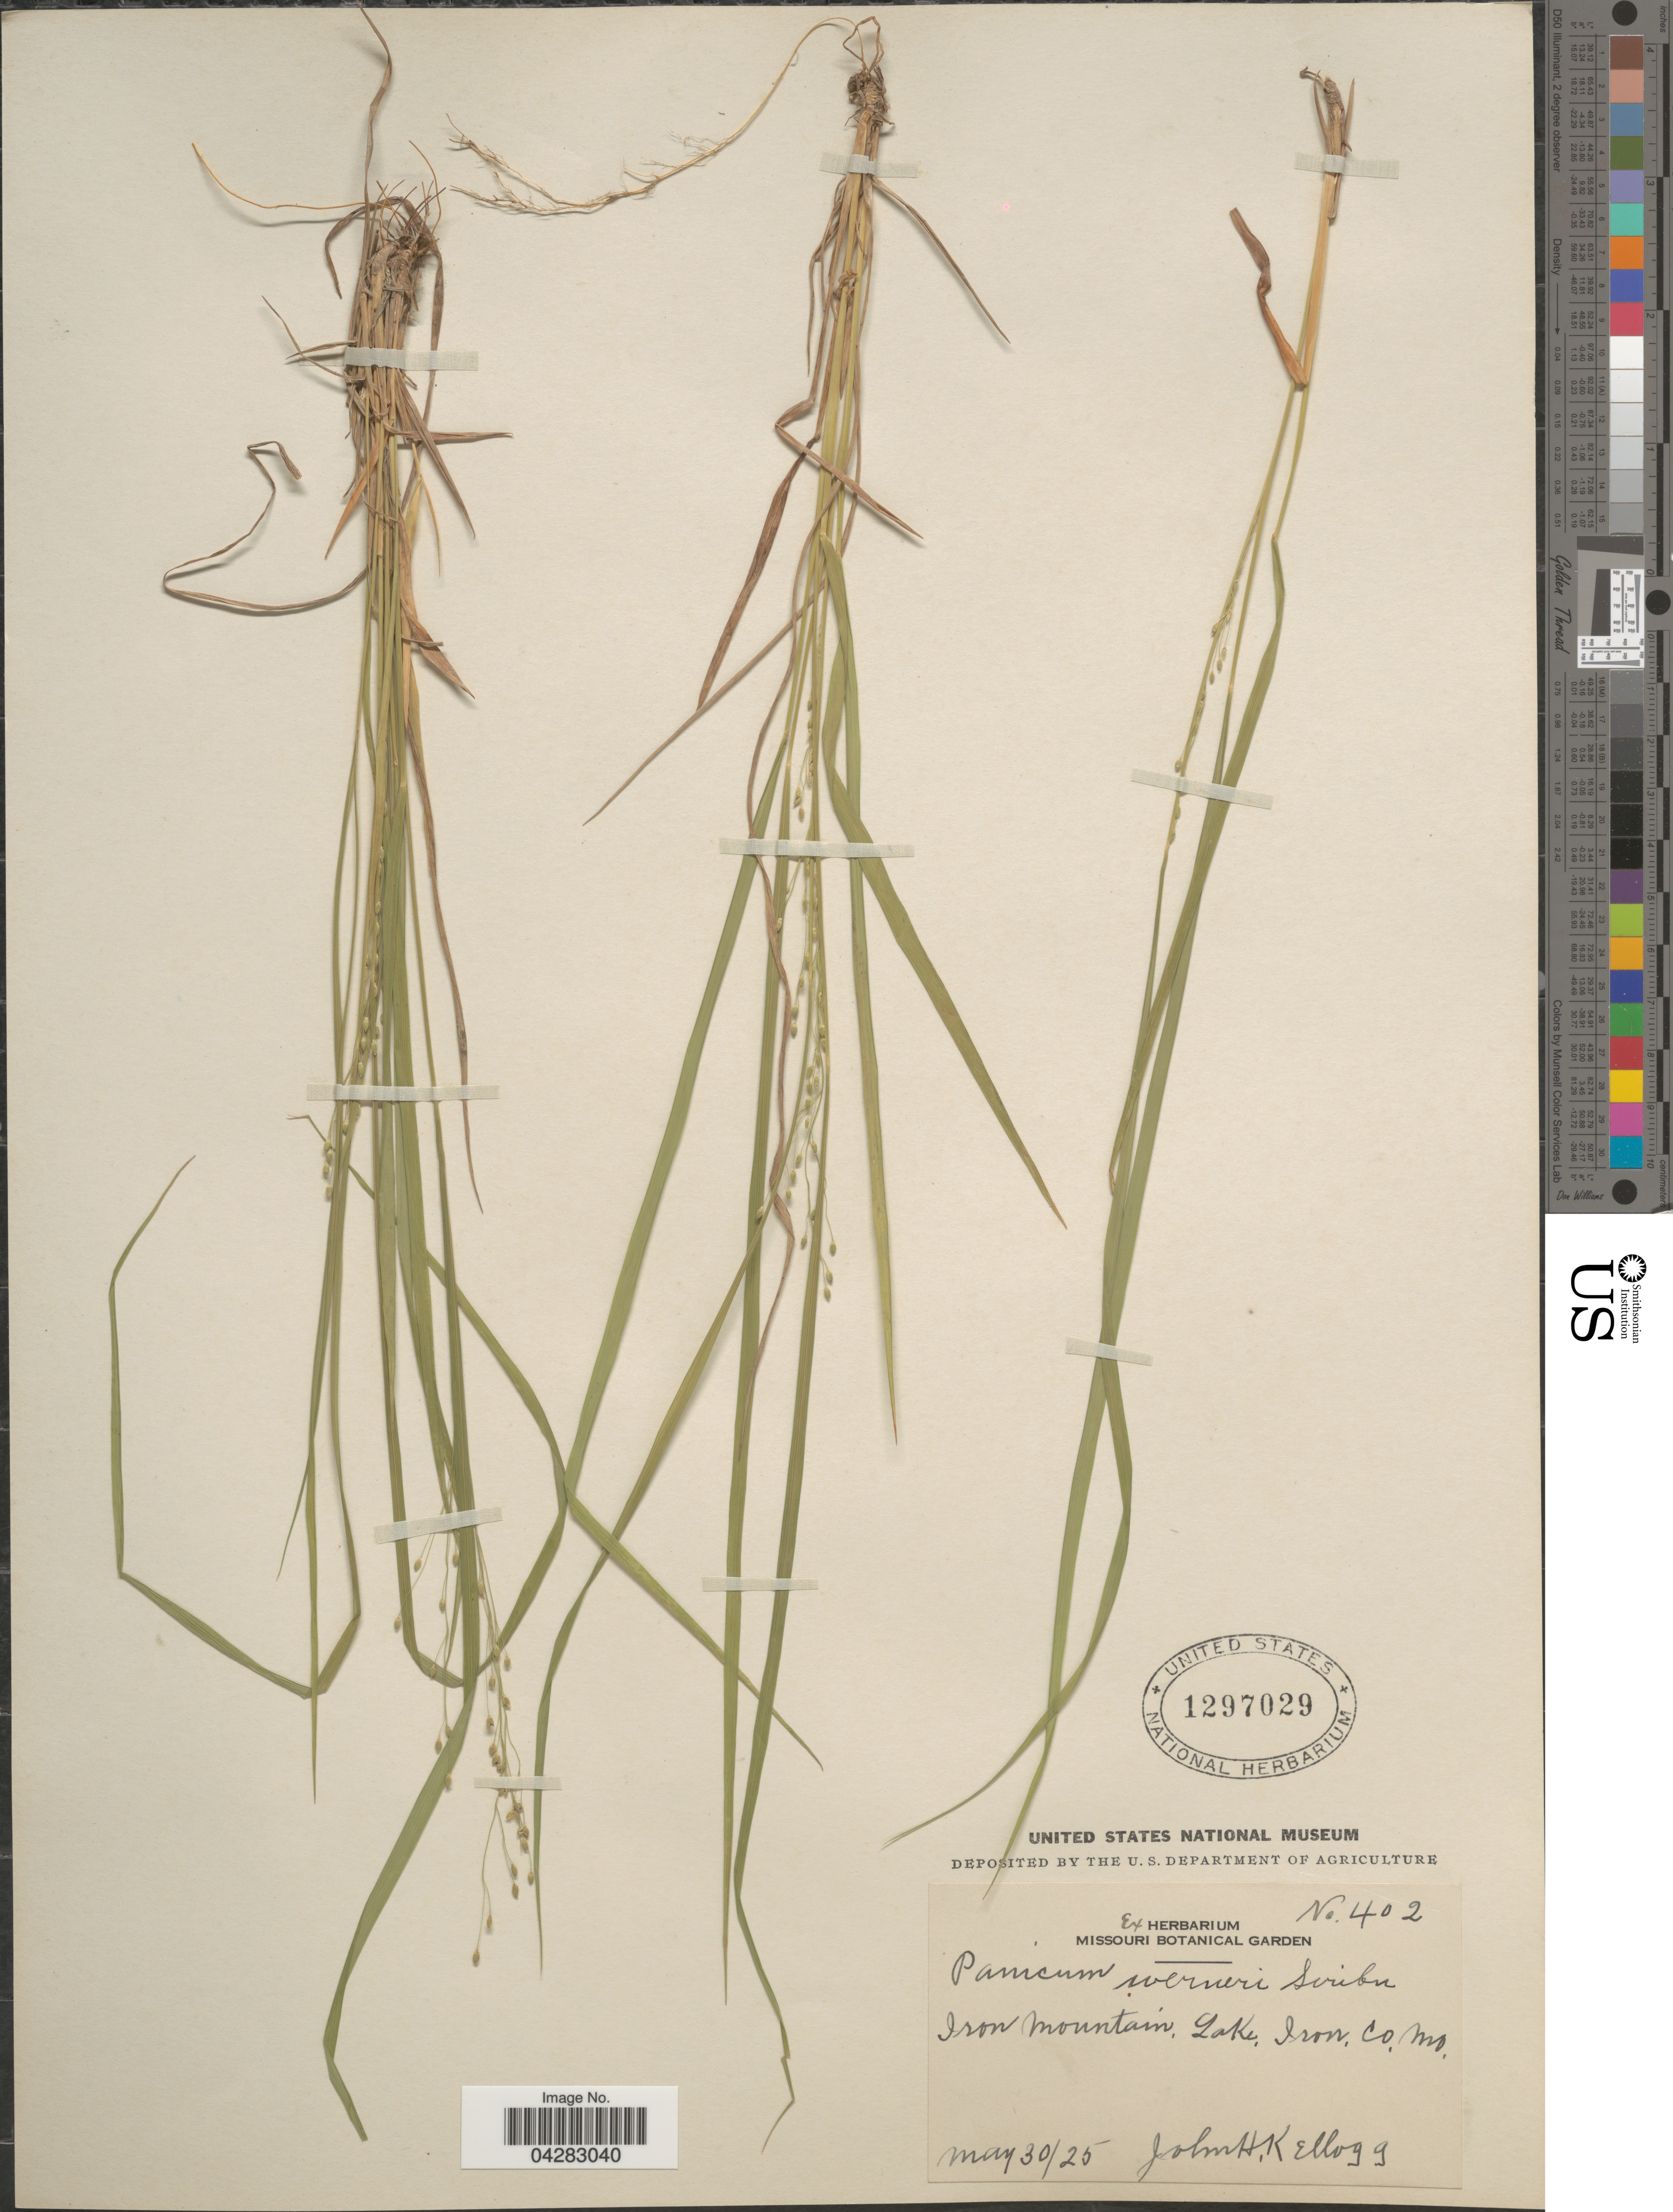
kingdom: Plantae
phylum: Tracheophyta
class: Liliopsida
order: Poales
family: Poaceae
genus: Dichanthelium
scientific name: Dichanthelium linearifolium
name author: (Scribn.) Gould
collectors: J. H. Kellogg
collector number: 402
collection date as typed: Transcribed d/m/y: 30/5/25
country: United States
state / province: Missouri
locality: Iron Mountain, Lake, Iron Co.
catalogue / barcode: US 1297029